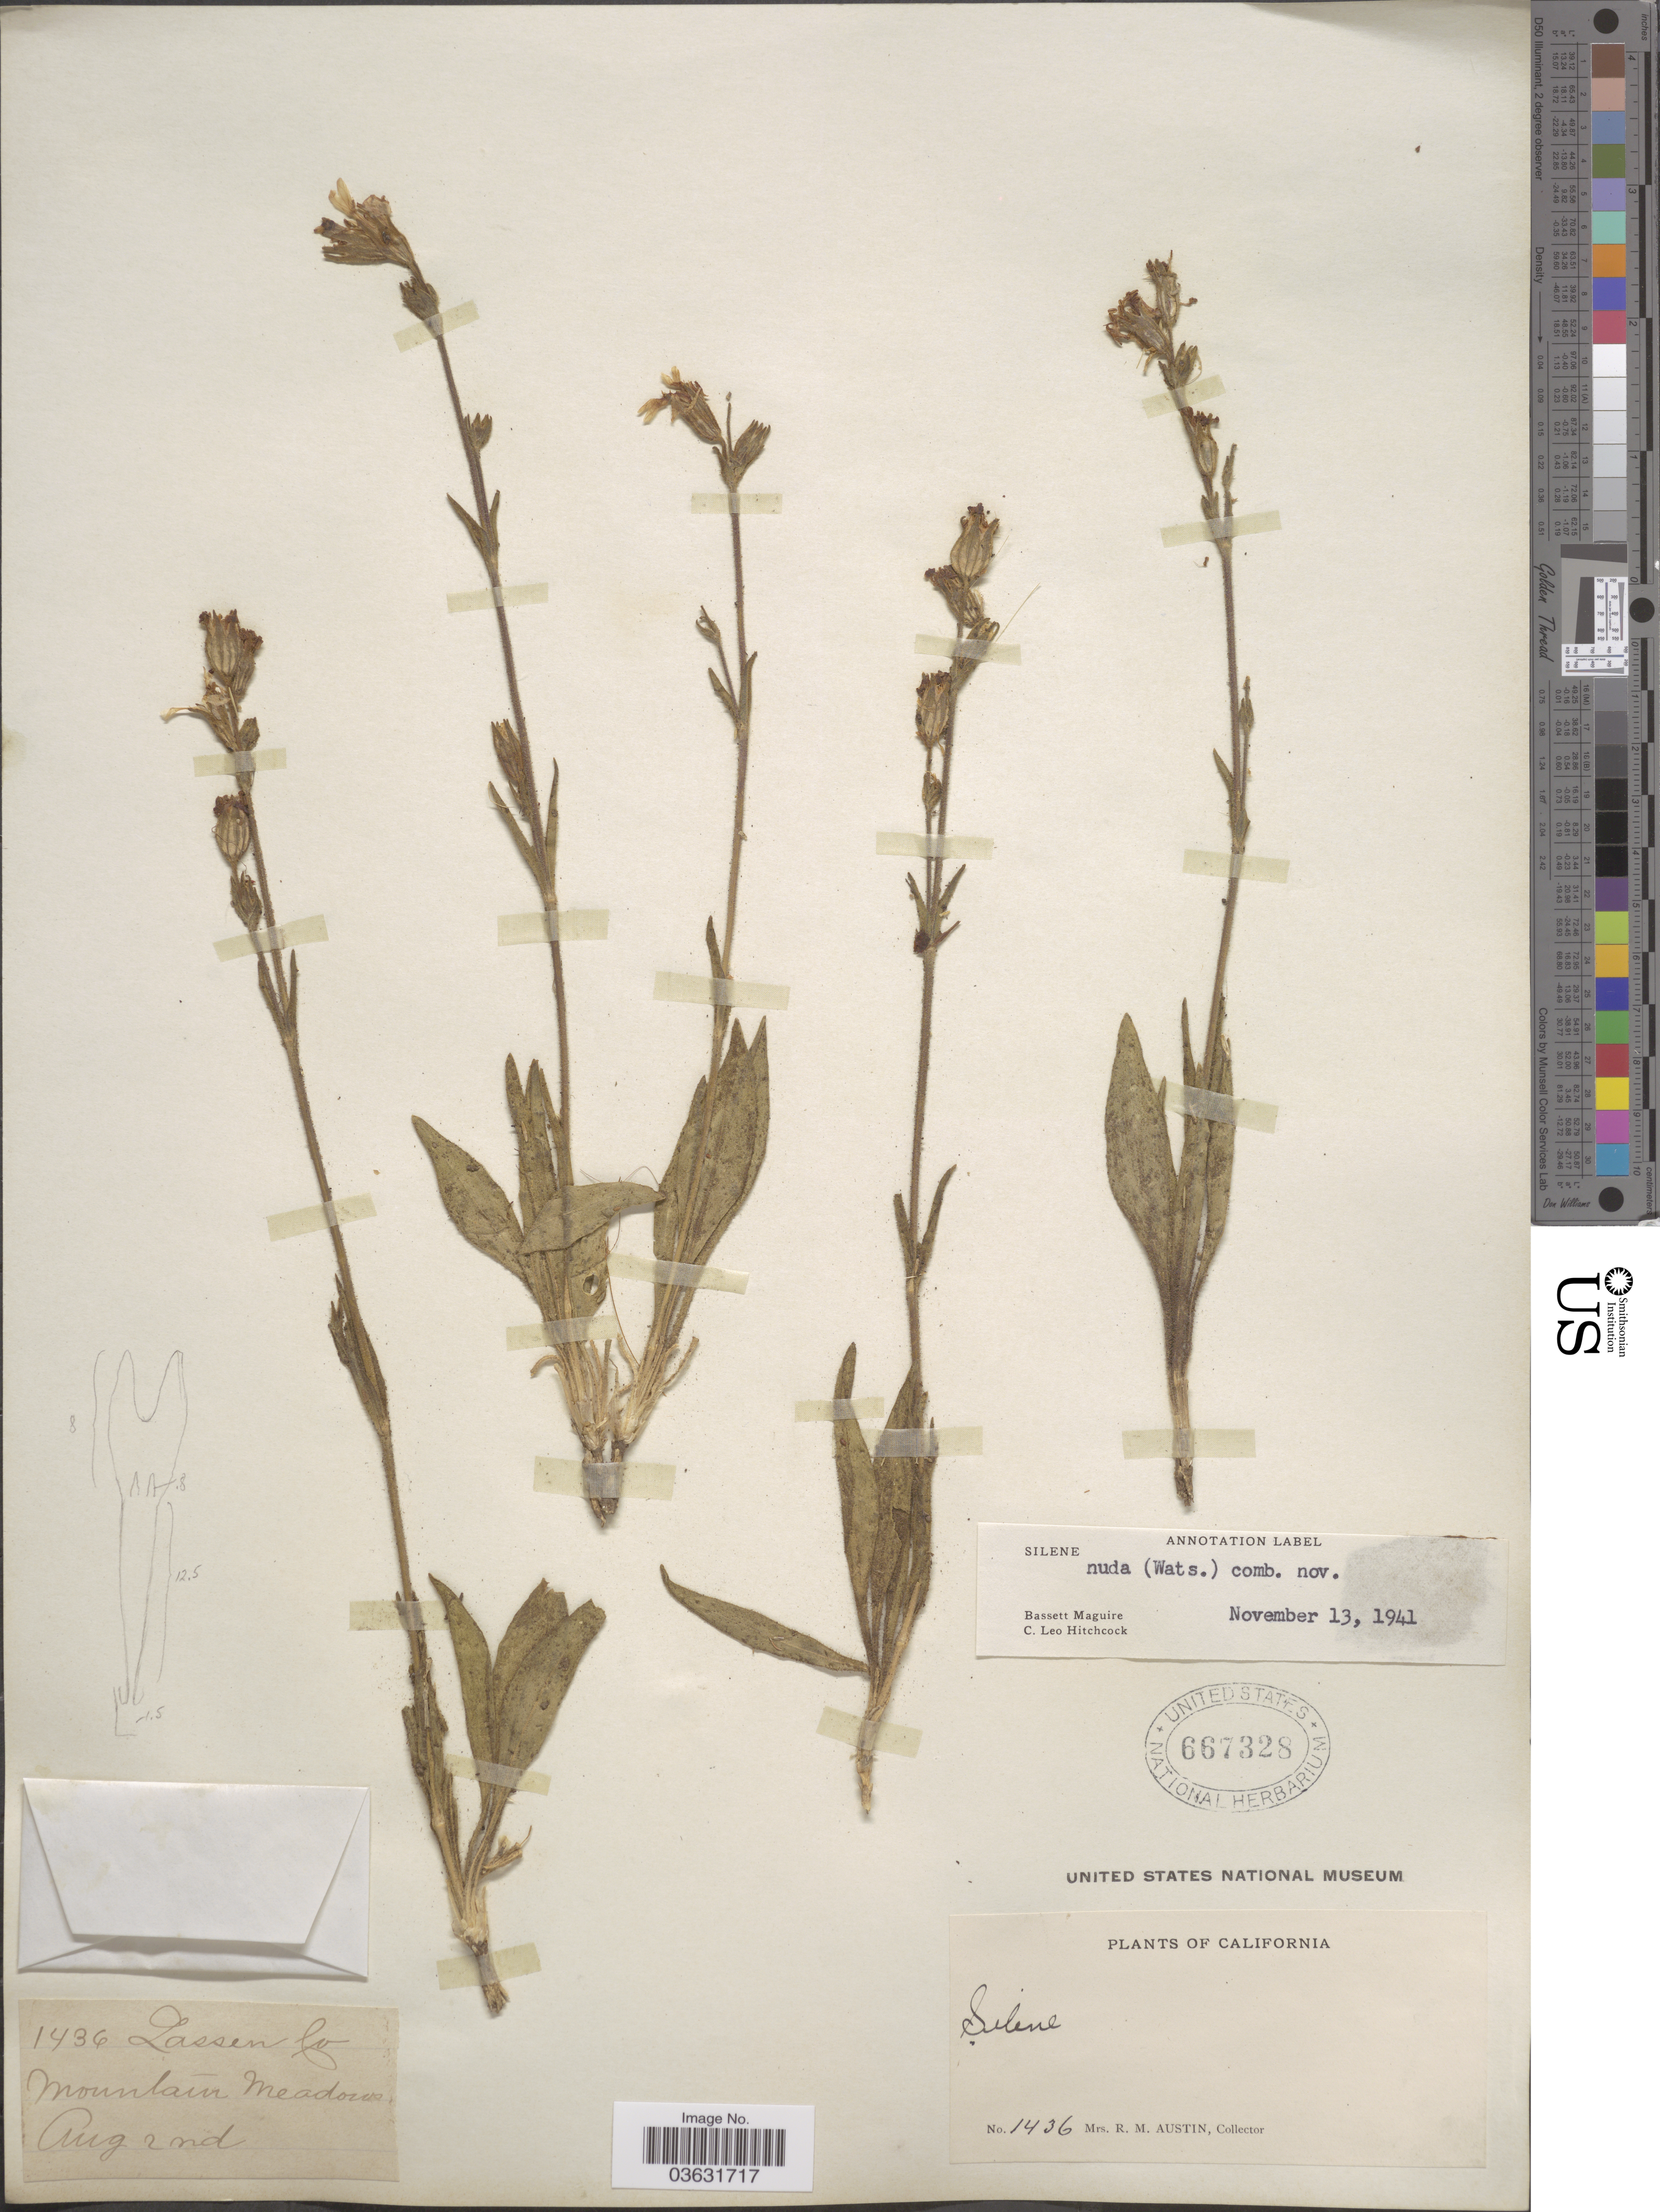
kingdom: Plantae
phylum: Tracheophyta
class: Magnoliopsida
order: Caryophyllales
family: Caryophyllaceae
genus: Silene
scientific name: Silene nuda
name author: (S. Watson) C.L. Hitchc. & Maguire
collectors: R. Austin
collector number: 1436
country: United States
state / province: California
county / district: Lassen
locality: Lassen Co. Mountain meadows.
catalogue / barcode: US 667328